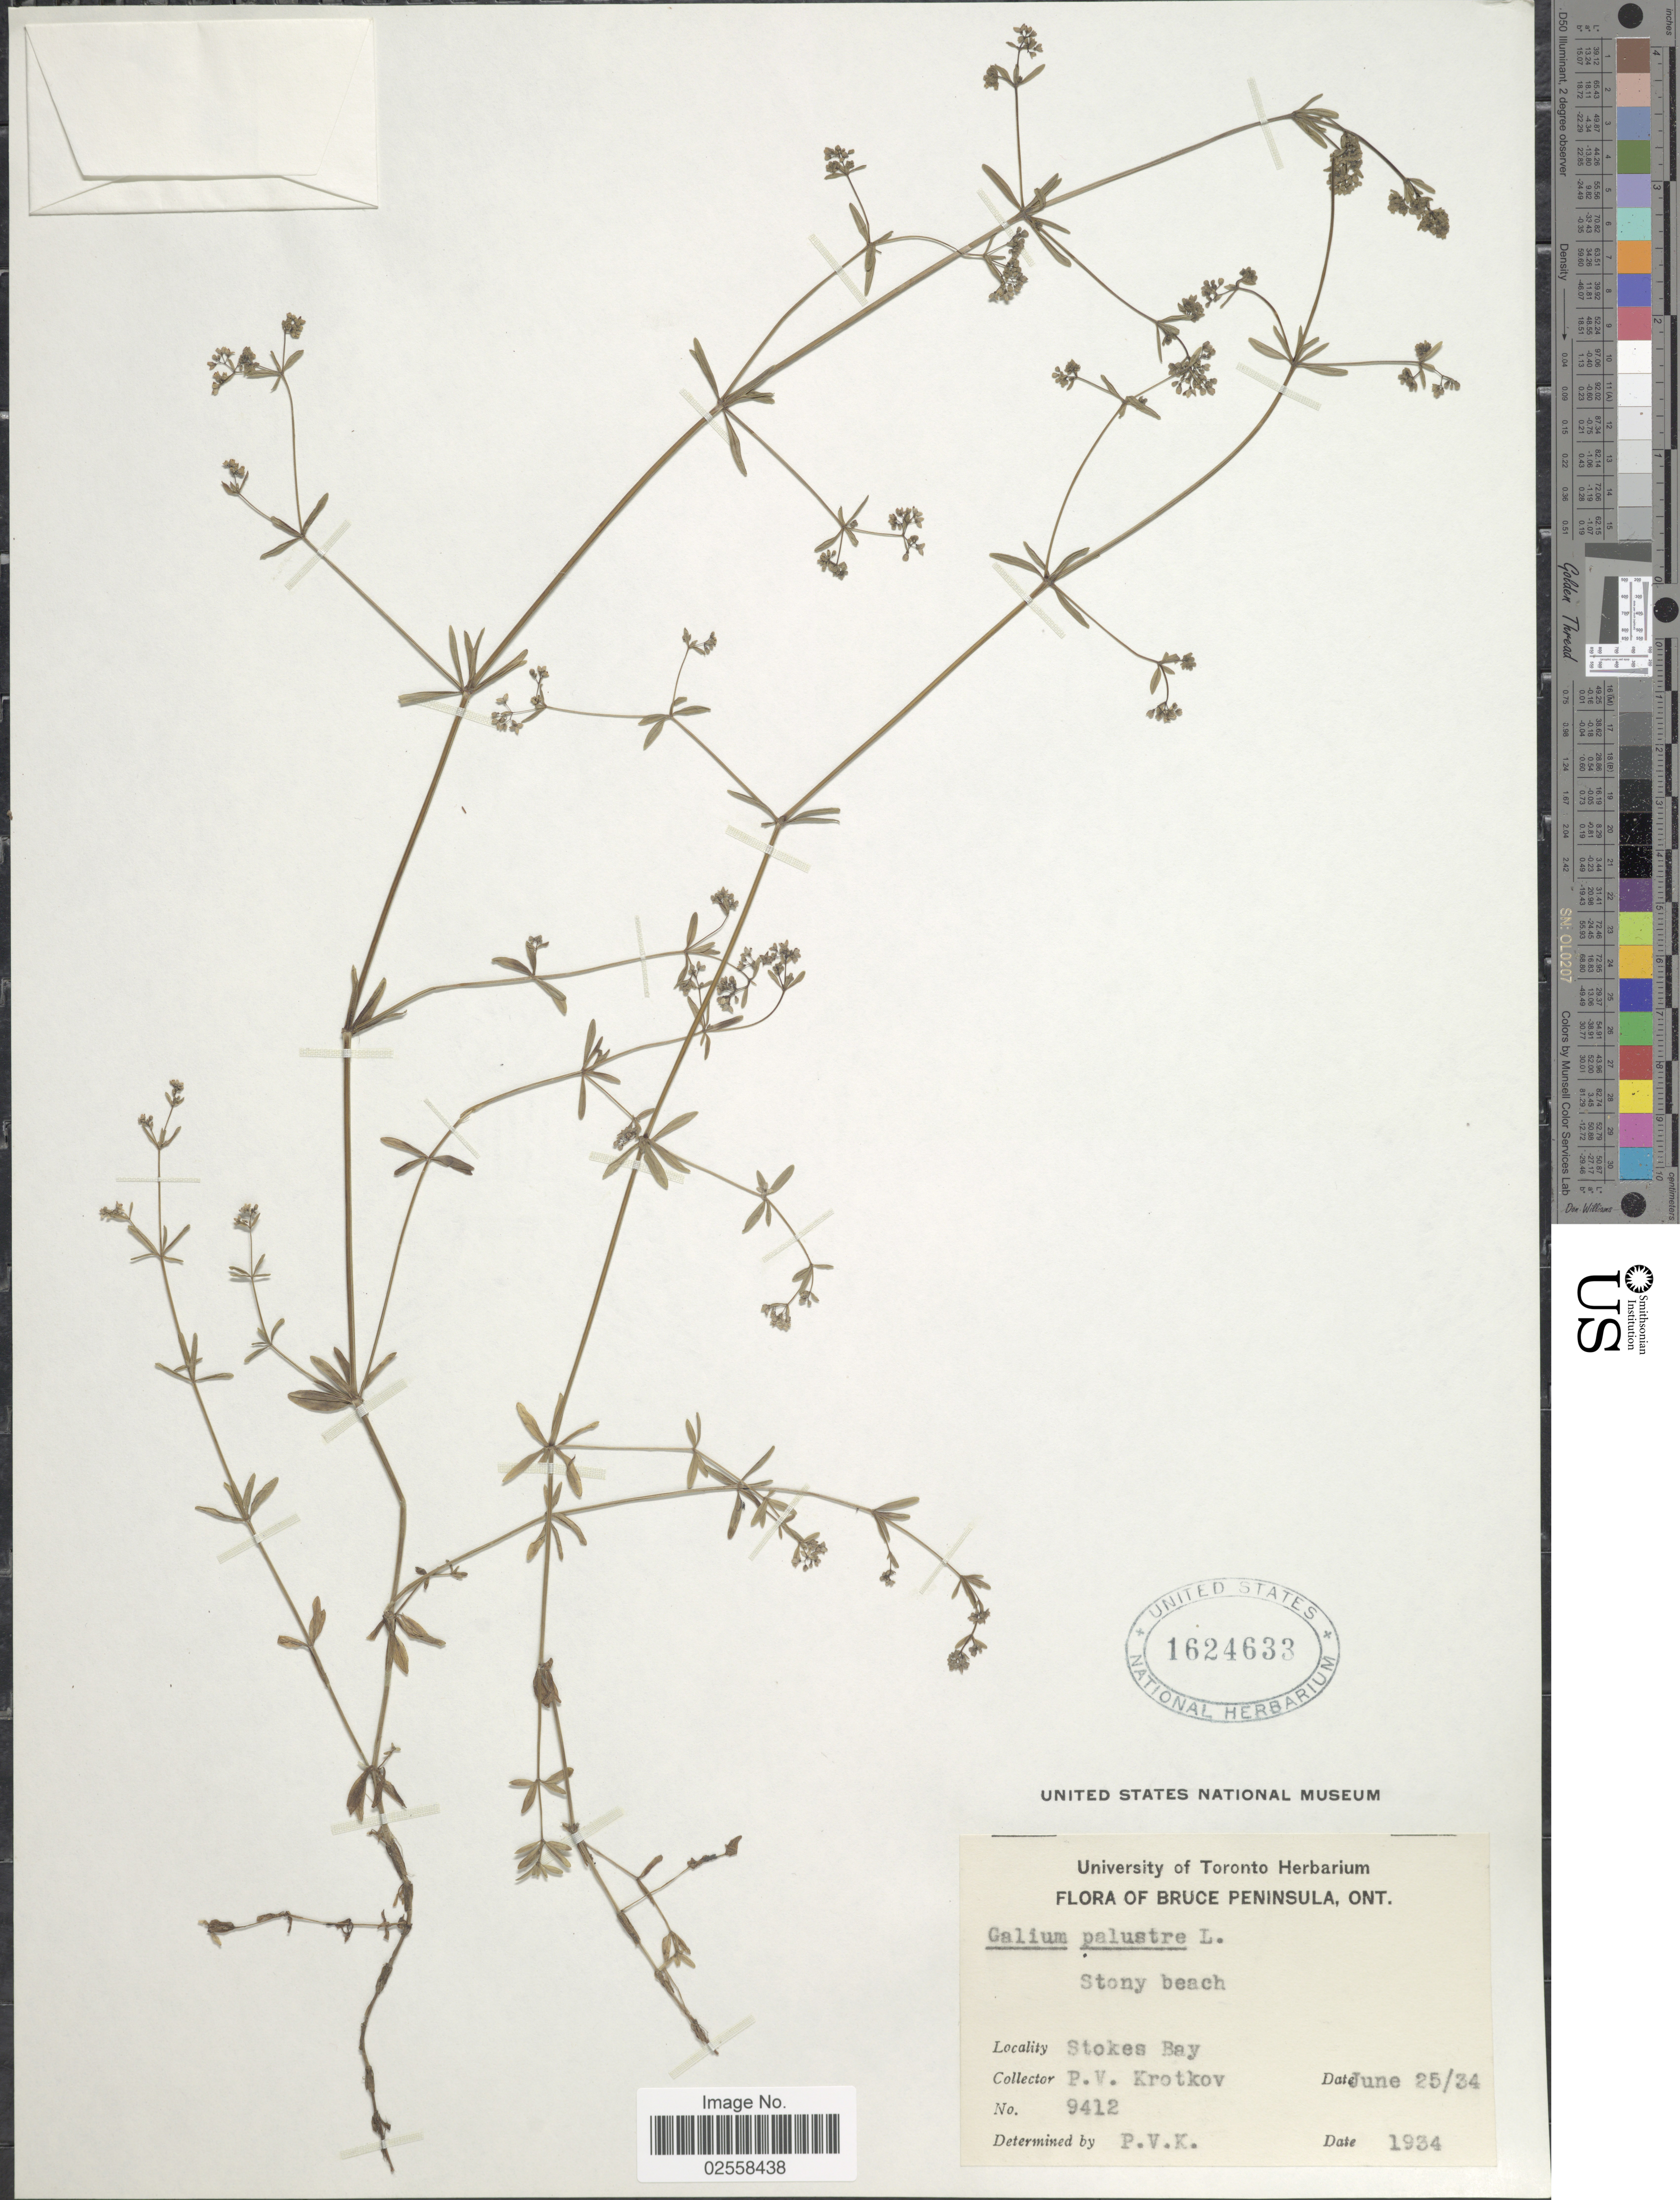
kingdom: Plantae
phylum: Tracheophyta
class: Magnoliopsida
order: Gentianales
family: Rubiaceae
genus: Galium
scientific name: Galium plumosum subsp. plumosum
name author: Rusby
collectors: P. V. Krotkov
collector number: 9412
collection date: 1934-06-25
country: Canada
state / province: Ontario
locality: Bruce Peninusla, Stokes Bay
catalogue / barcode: US 1624633